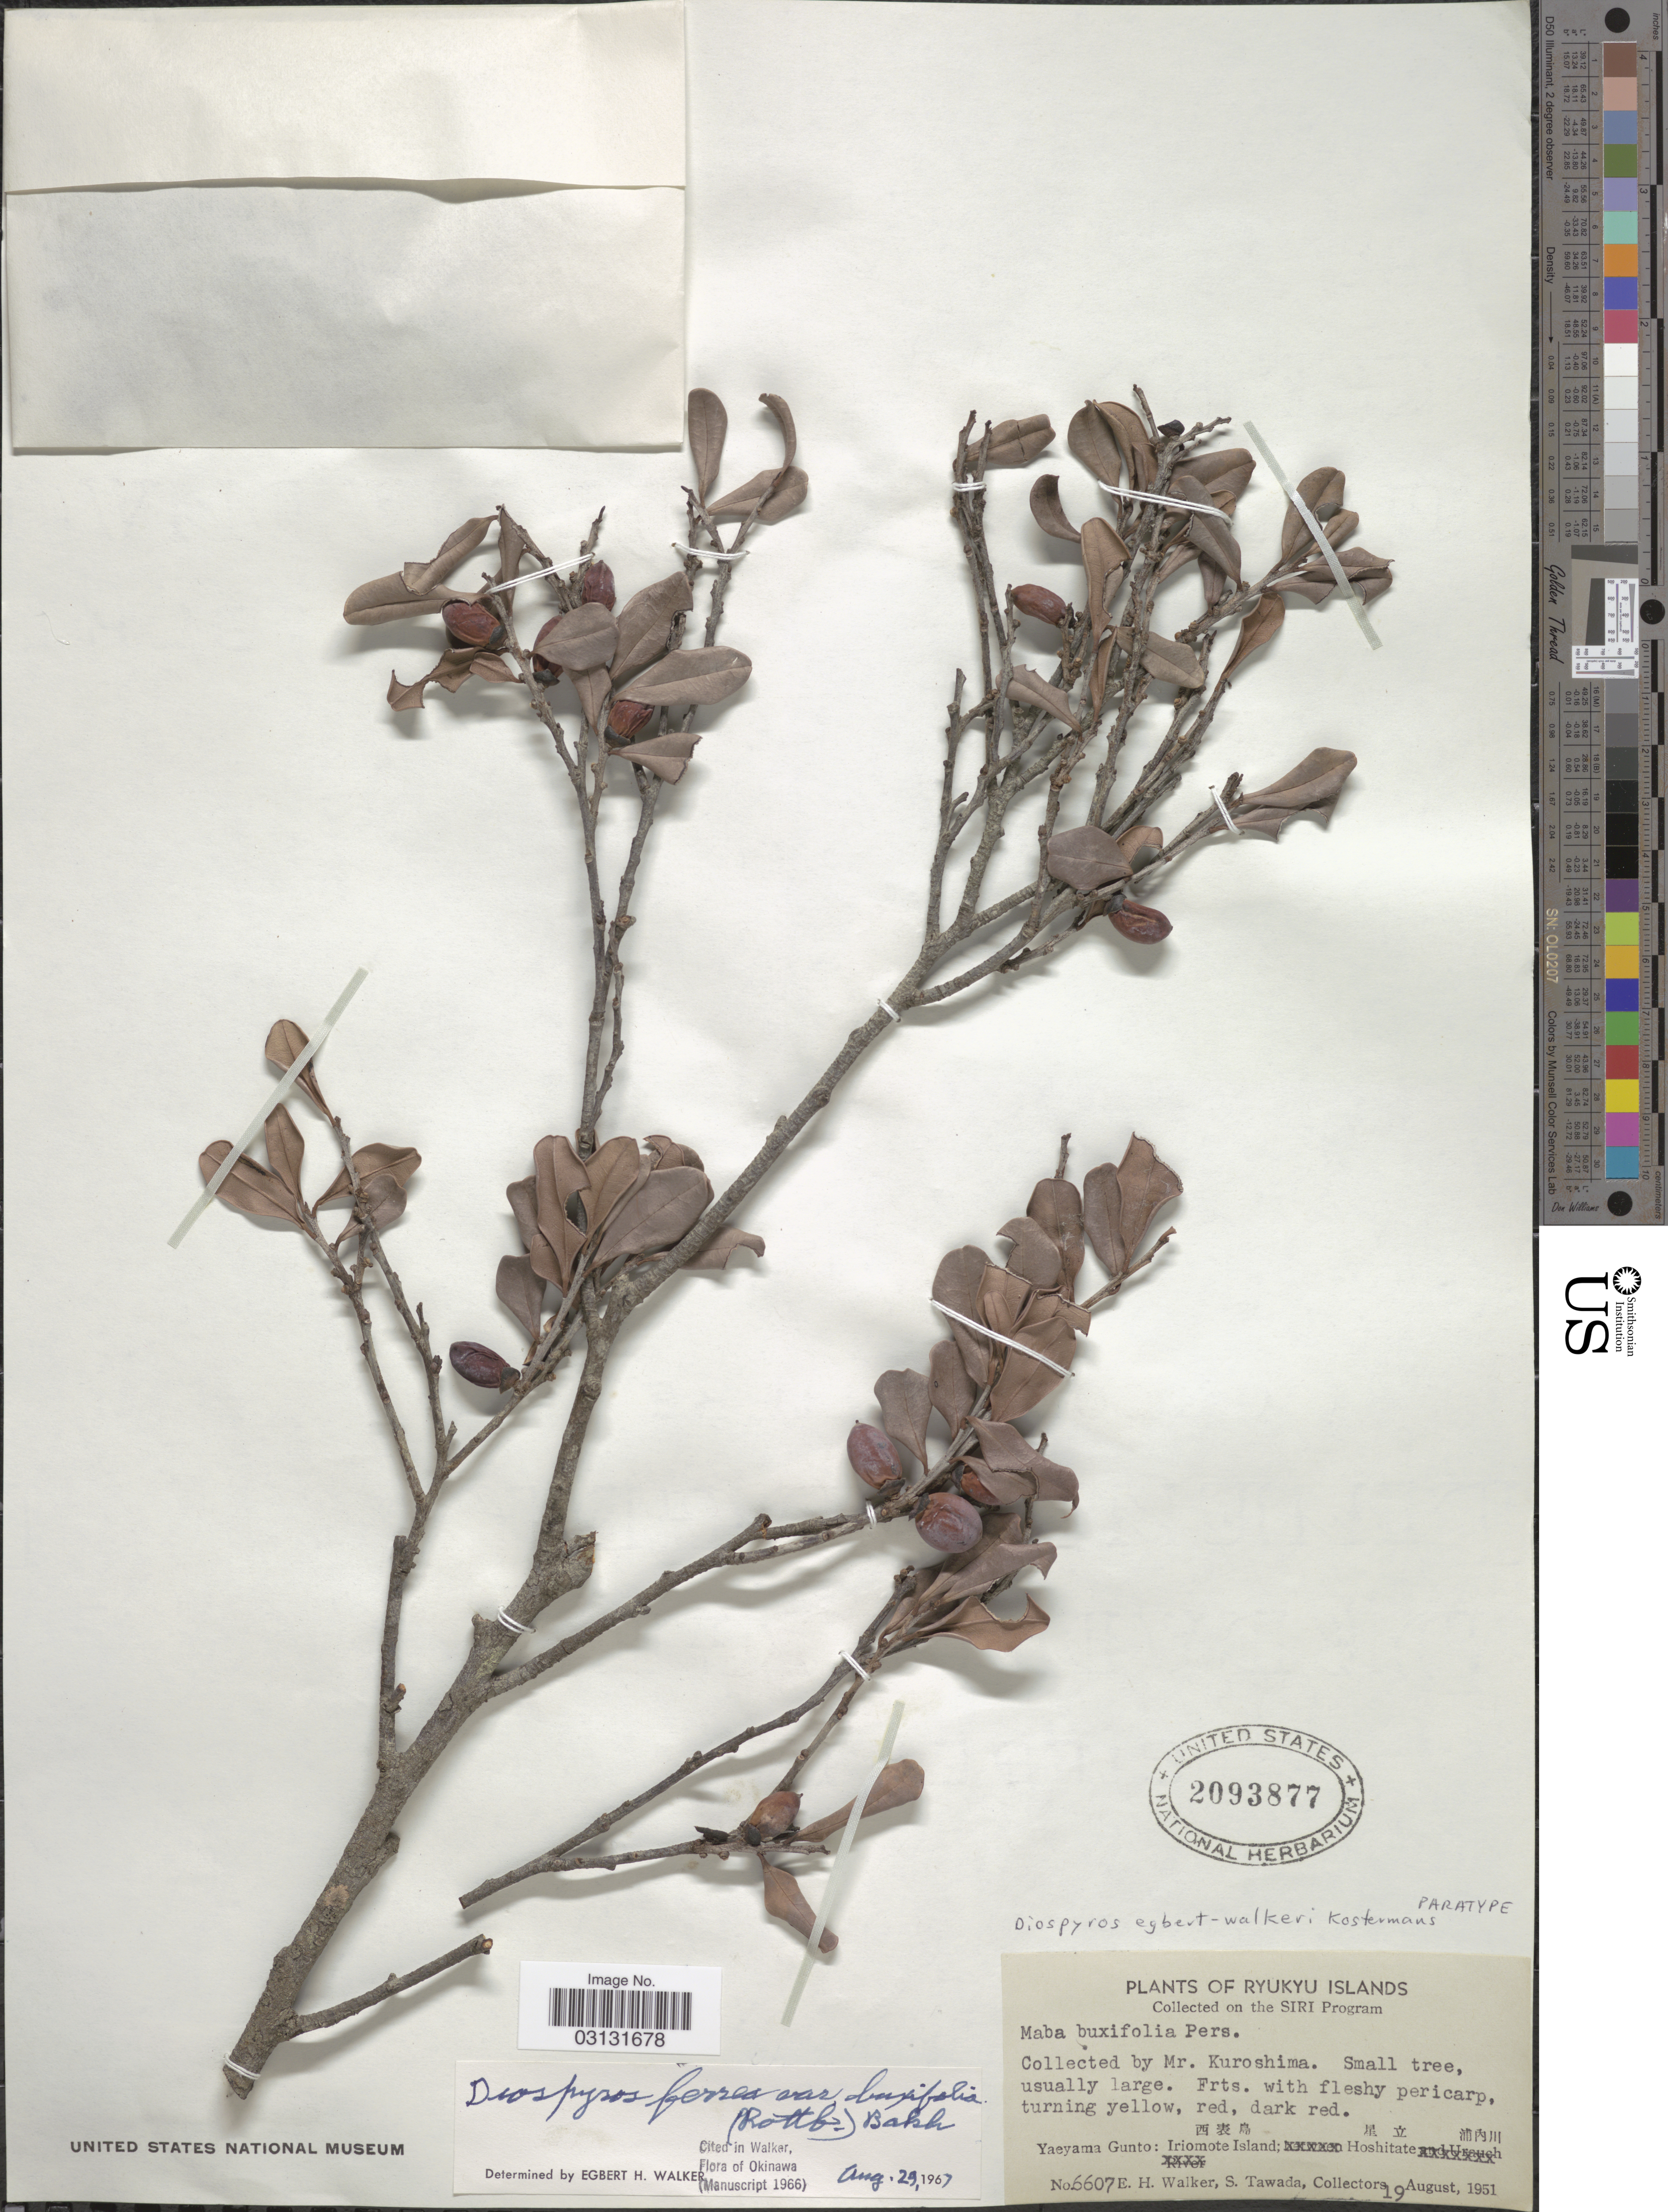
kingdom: Plantae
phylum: Tracheophyta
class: Magnoliopsida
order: Ericales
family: Ebenaceae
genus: Diospyros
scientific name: Diospyros egbert-walkeri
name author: Kosterm.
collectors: -. Kuroshima, E. H. Walker & S. Tawada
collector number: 6607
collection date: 1951-08-19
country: Japan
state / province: Okinawa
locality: Ryukyu Islands. Yaeyama Gunto: Iriomote Island Hoshitate.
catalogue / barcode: US 2093877